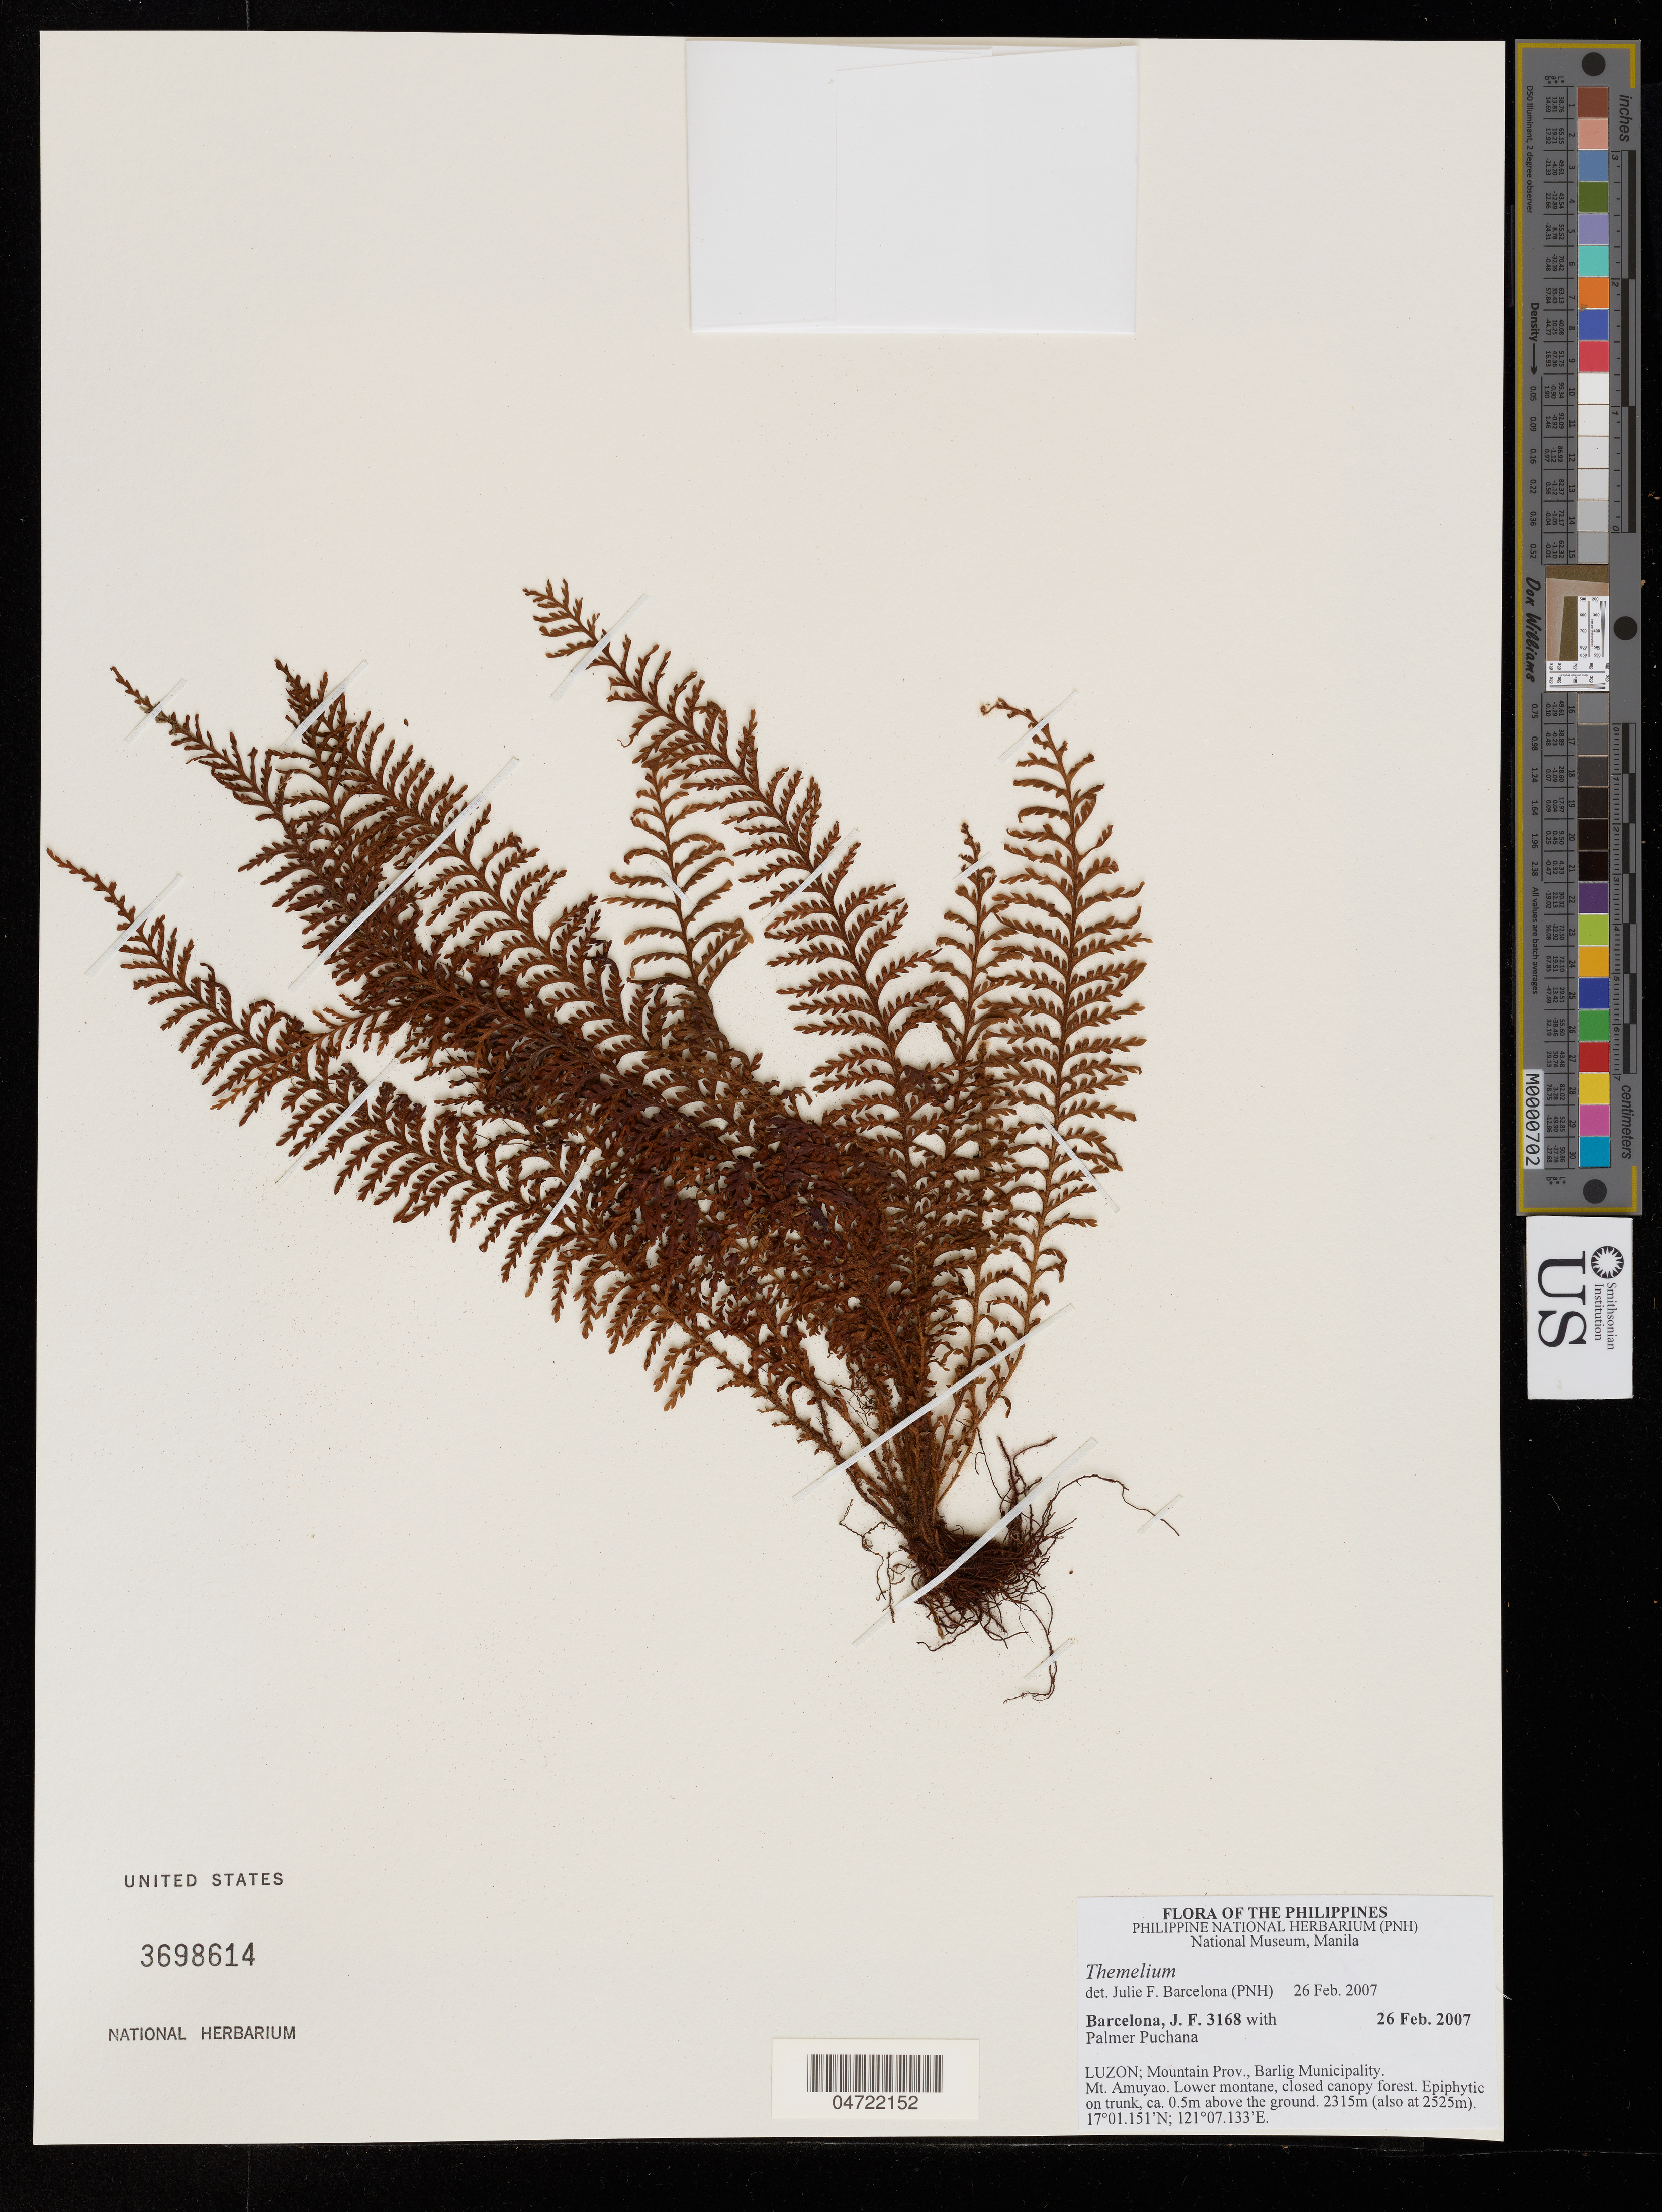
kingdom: Plantae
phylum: Tracheophyta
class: Polypodiopsida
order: Polypodiales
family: Polypodiaceae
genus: Themelium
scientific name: Themelium sp.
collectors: J. F. Barcelona & P. Puchana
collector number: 3168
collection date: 2007-02-26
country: Philippines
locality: Luzon; Mountain Prov., Barlig Municipality., Mt. Amuyao, Lower montane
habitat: Closed canopy forest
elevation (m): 2315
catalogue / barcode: US 3698614